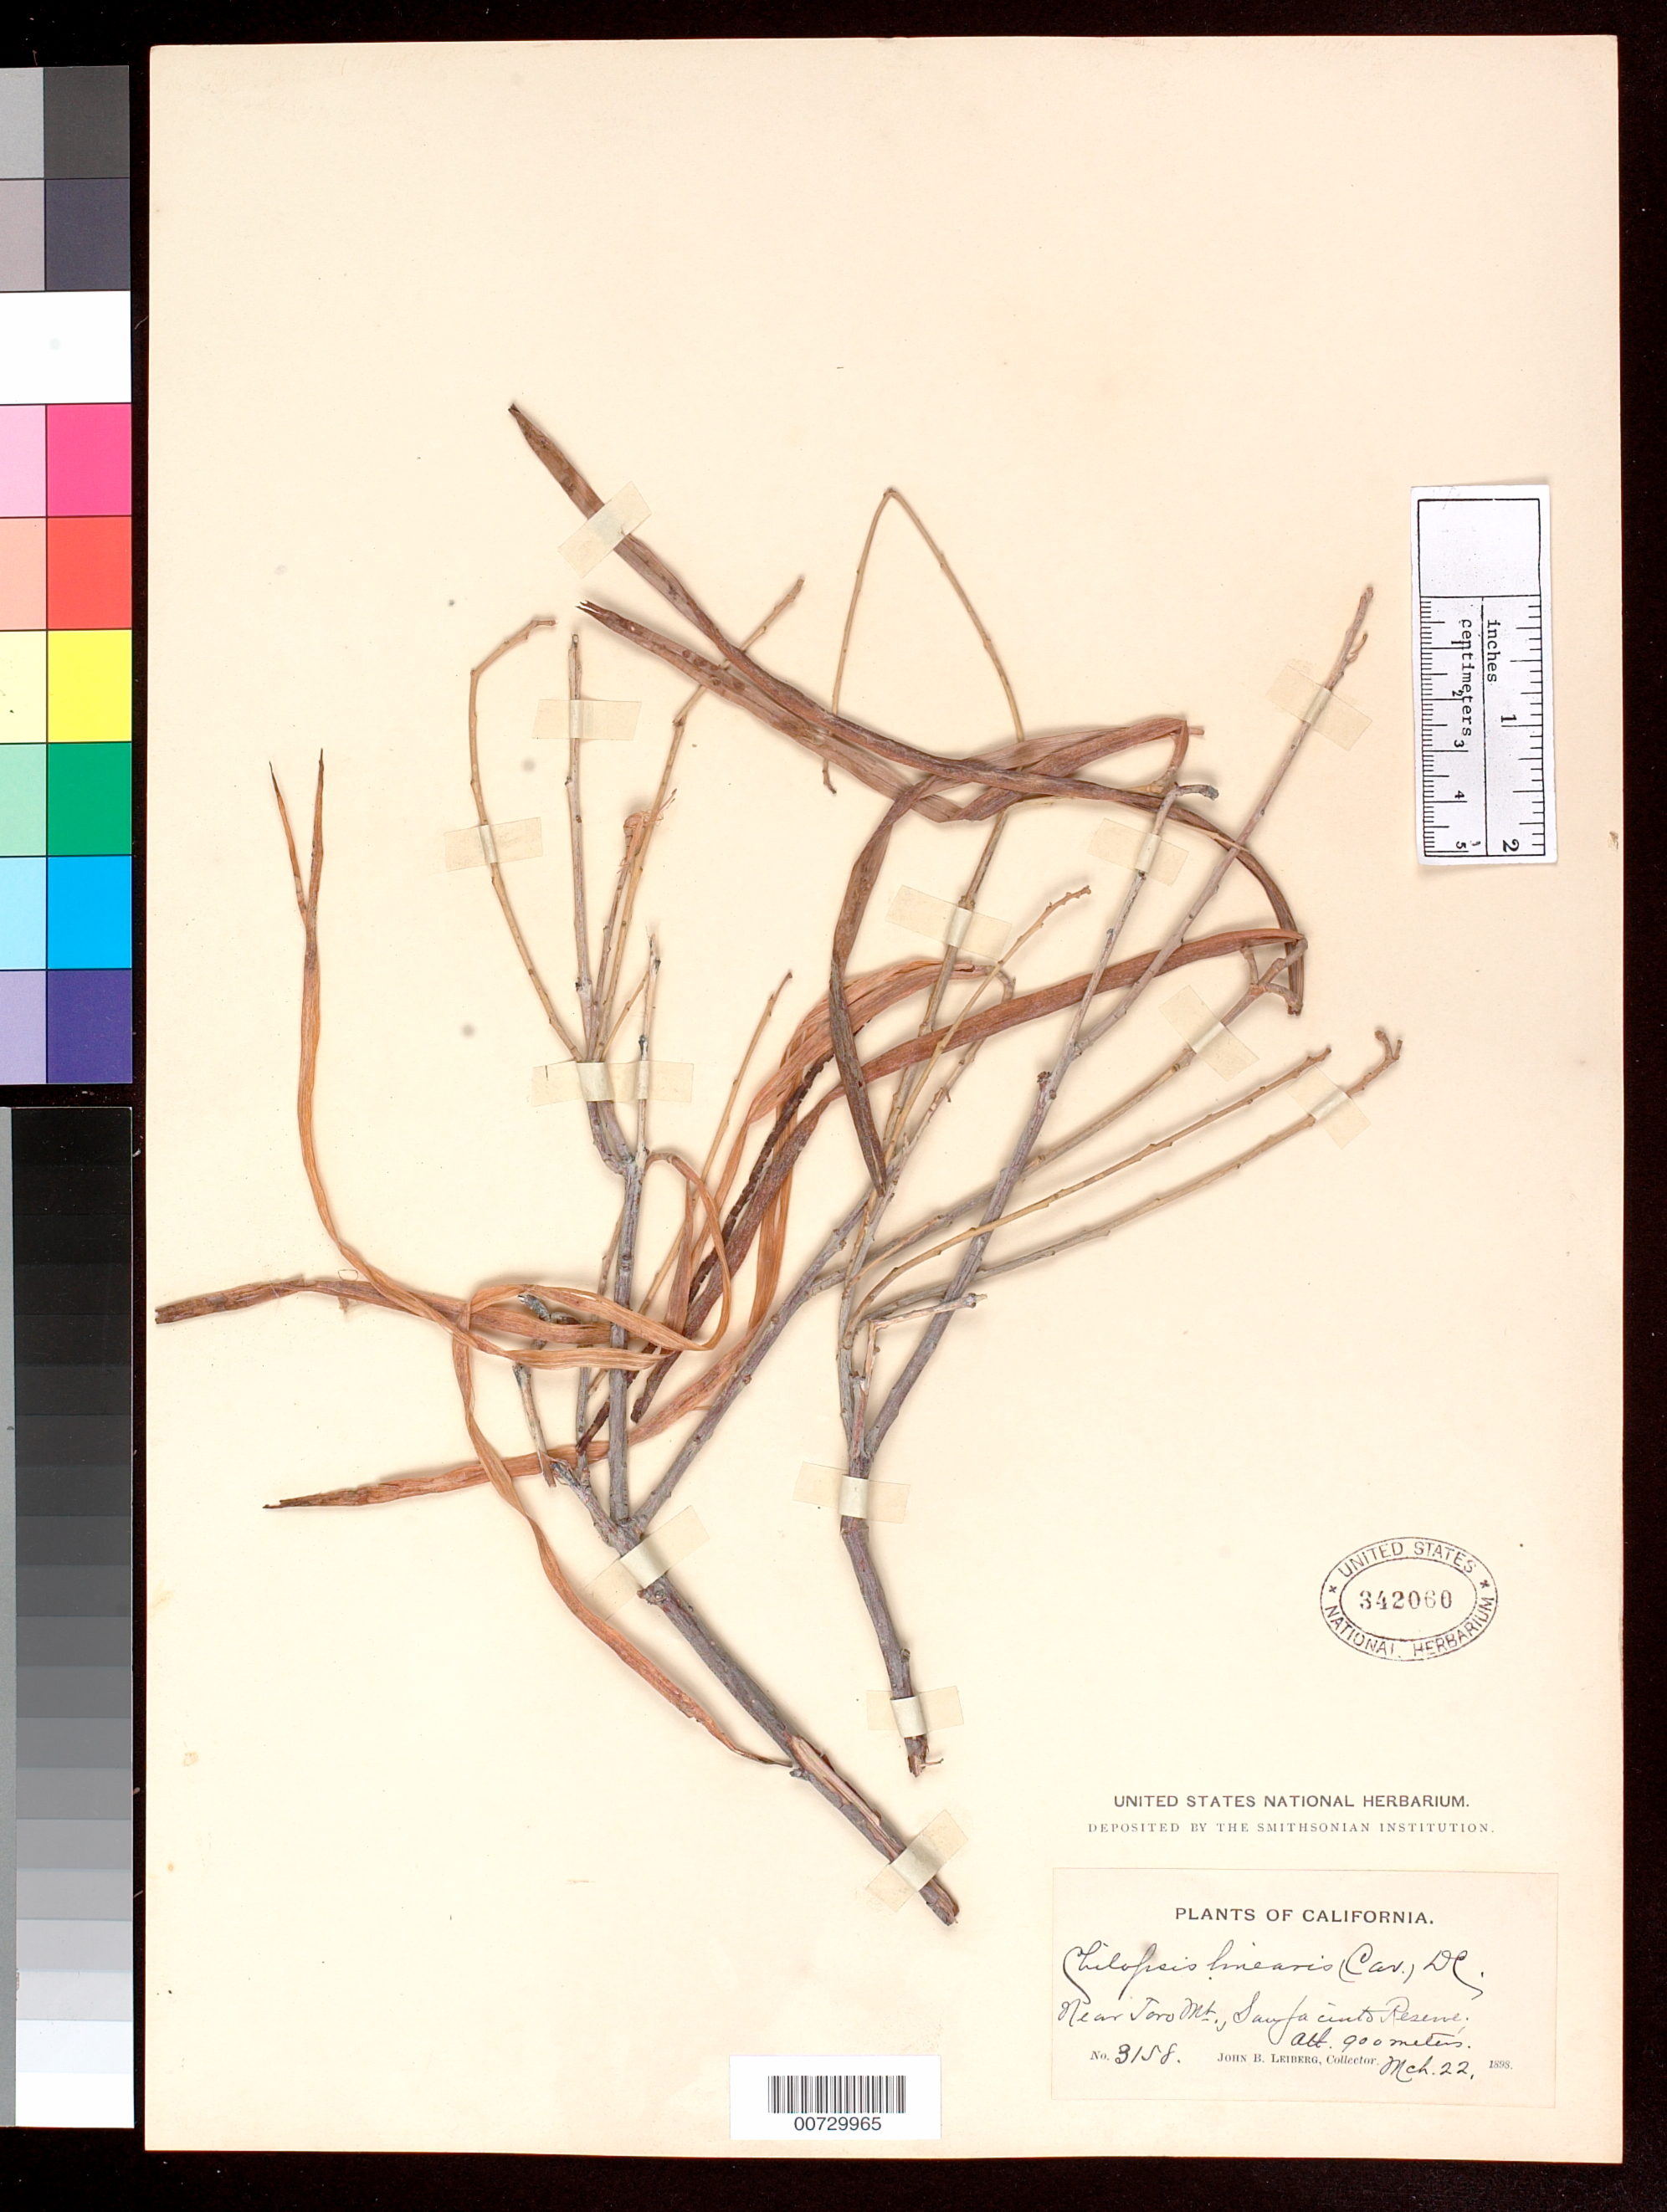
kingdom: Plantae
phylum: Tracheophyta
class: Magnoliopsida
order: Lamiales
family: Bignoniaceae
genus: Chilopsis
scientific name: Chilopsis linearis subsp. arcuata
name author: (Fosberg) Henrickson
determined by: Strong, Mark T., (BOT), Smithsonian Institution - National Museum of Natural History (UNITED STATES)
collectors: J. Leiberg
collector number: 3158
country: United States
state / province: California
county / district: Riverside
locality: Toro Mts. San Jacinto reserve.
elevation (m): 900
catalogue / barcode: US 342060